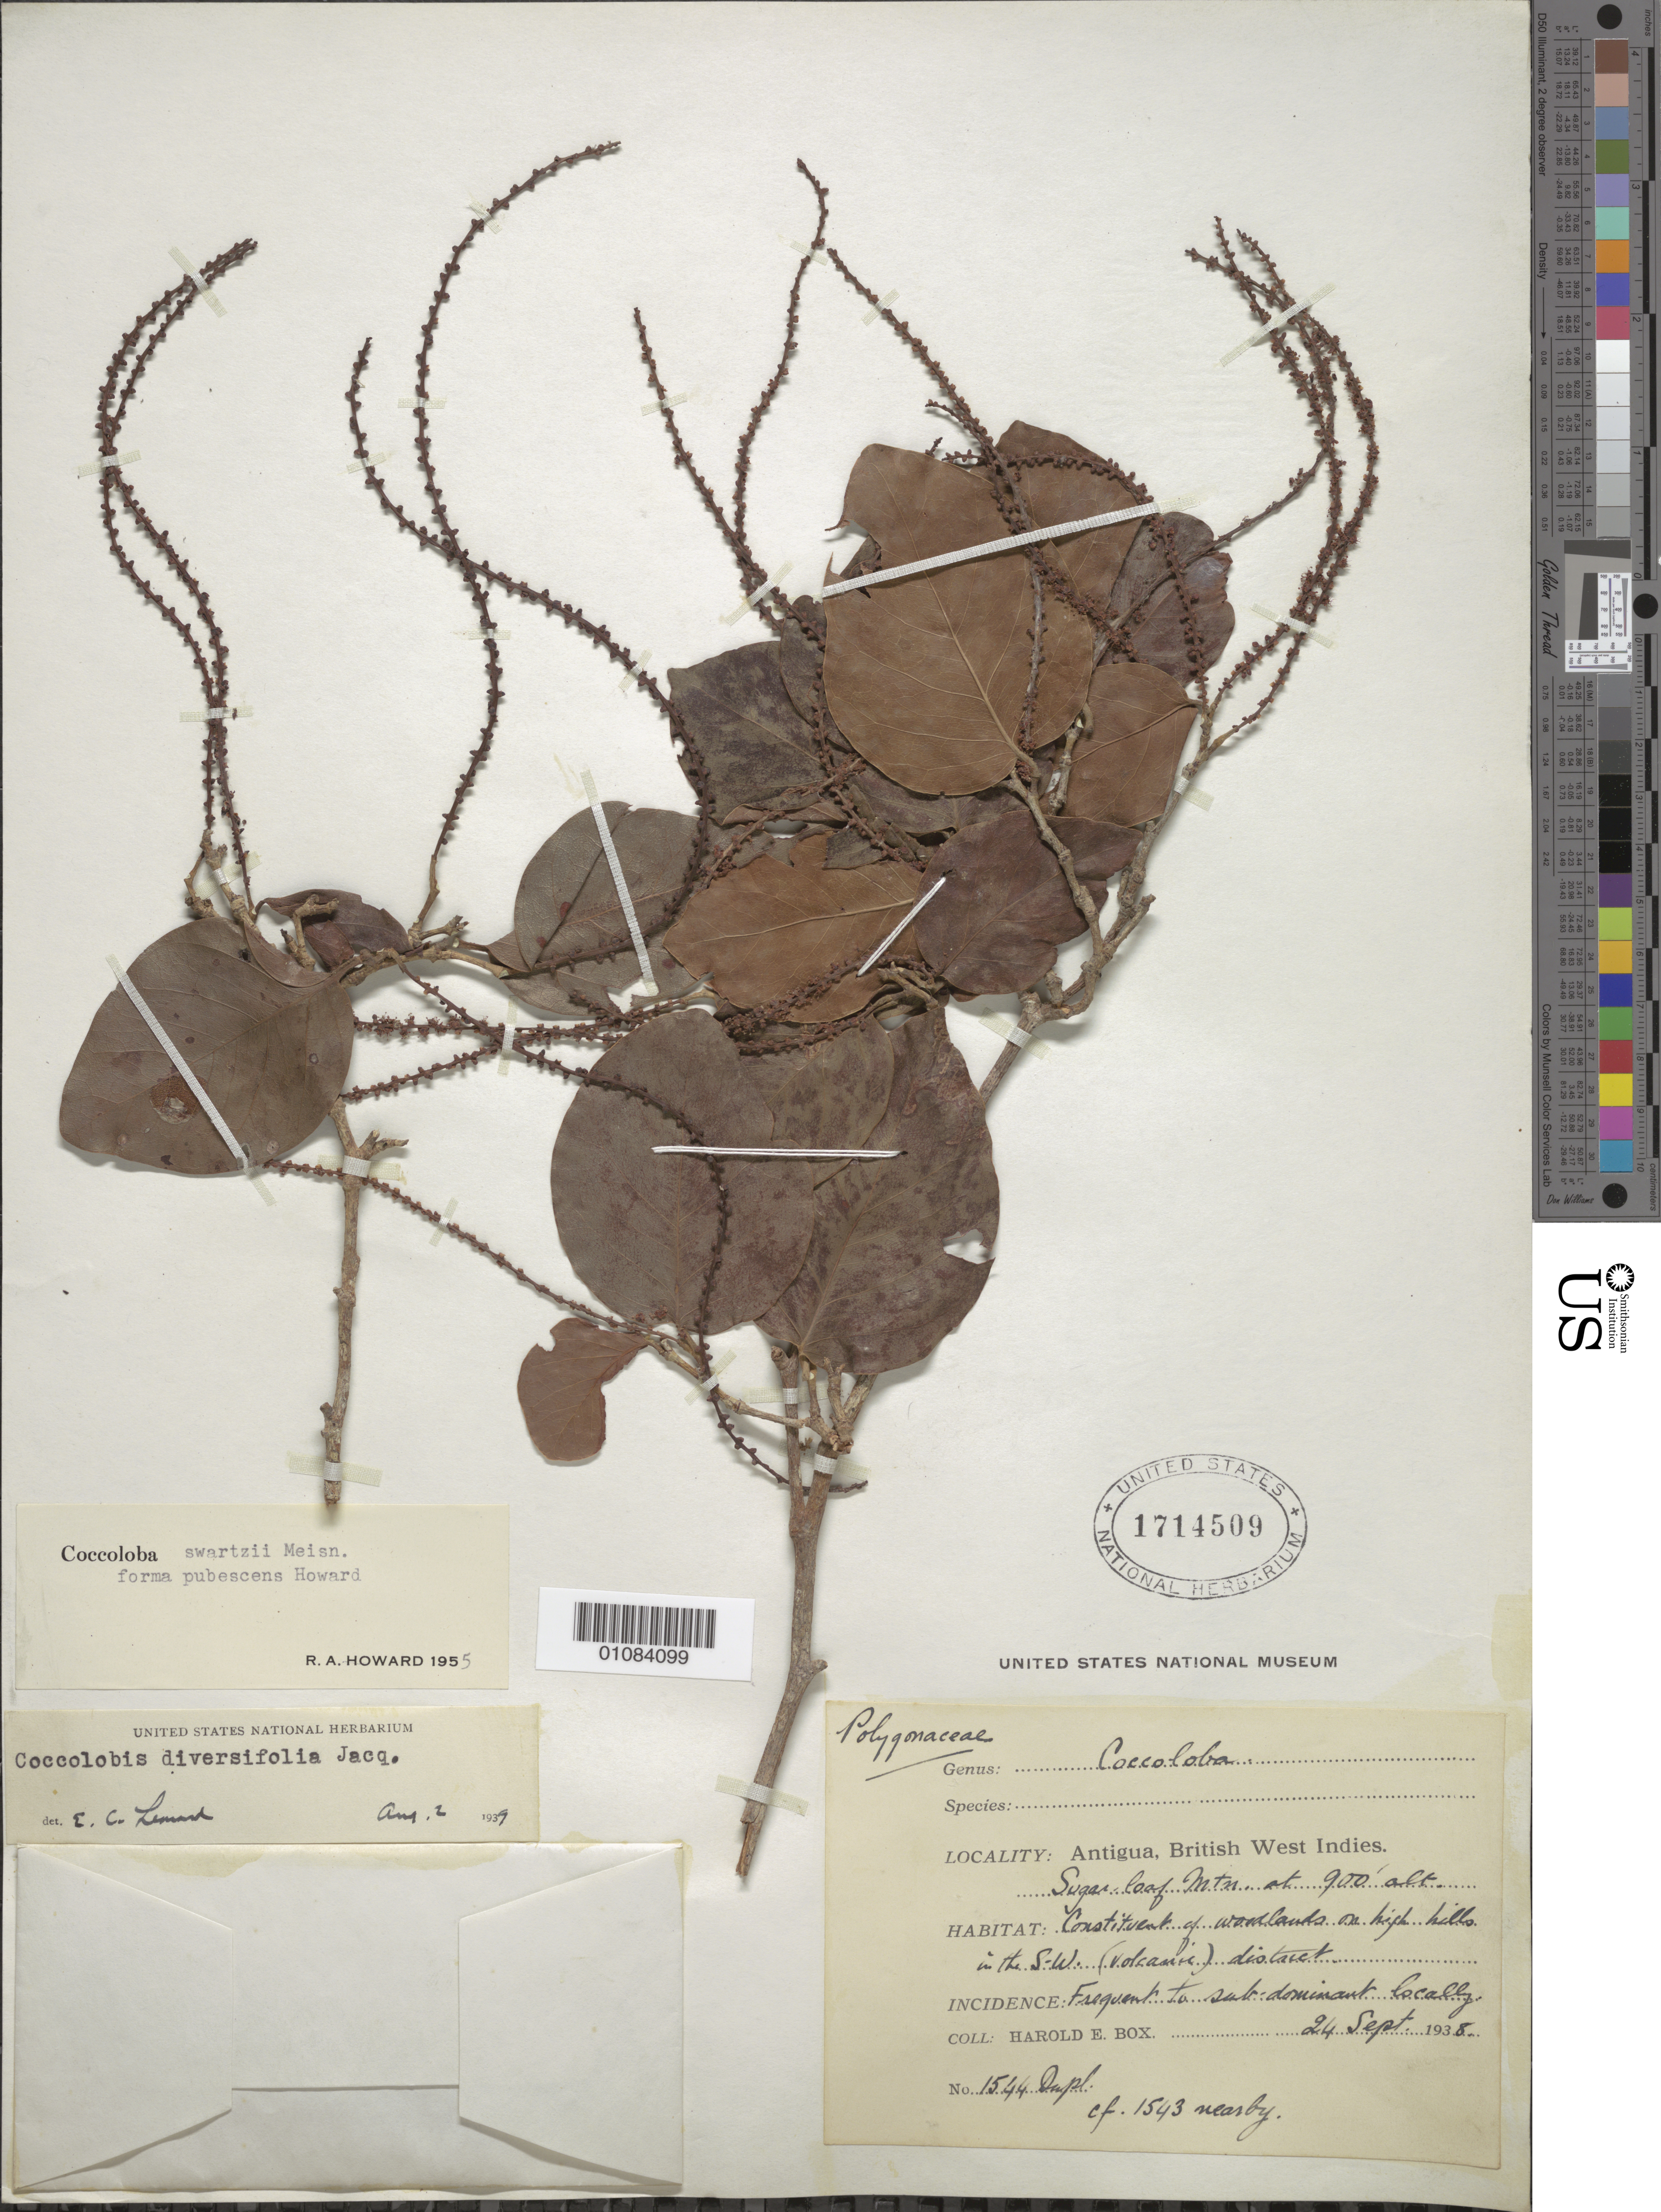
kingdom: Plantae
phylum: Tracheophyta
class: Magnoliopsida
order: Caryophyllales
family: Polygonaceae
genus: Coccoloba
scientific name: Coccoloba swartzii f. pubescens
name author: R.A. Howard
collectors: H. E. Box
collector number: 1544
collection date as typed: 24 Sep 1938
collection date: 1938-09-24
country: Antigua and Barbuda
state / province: Saint Paul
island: Antigua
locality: Sugar Loaf Mtn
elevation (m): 274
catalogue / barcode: US 1714509